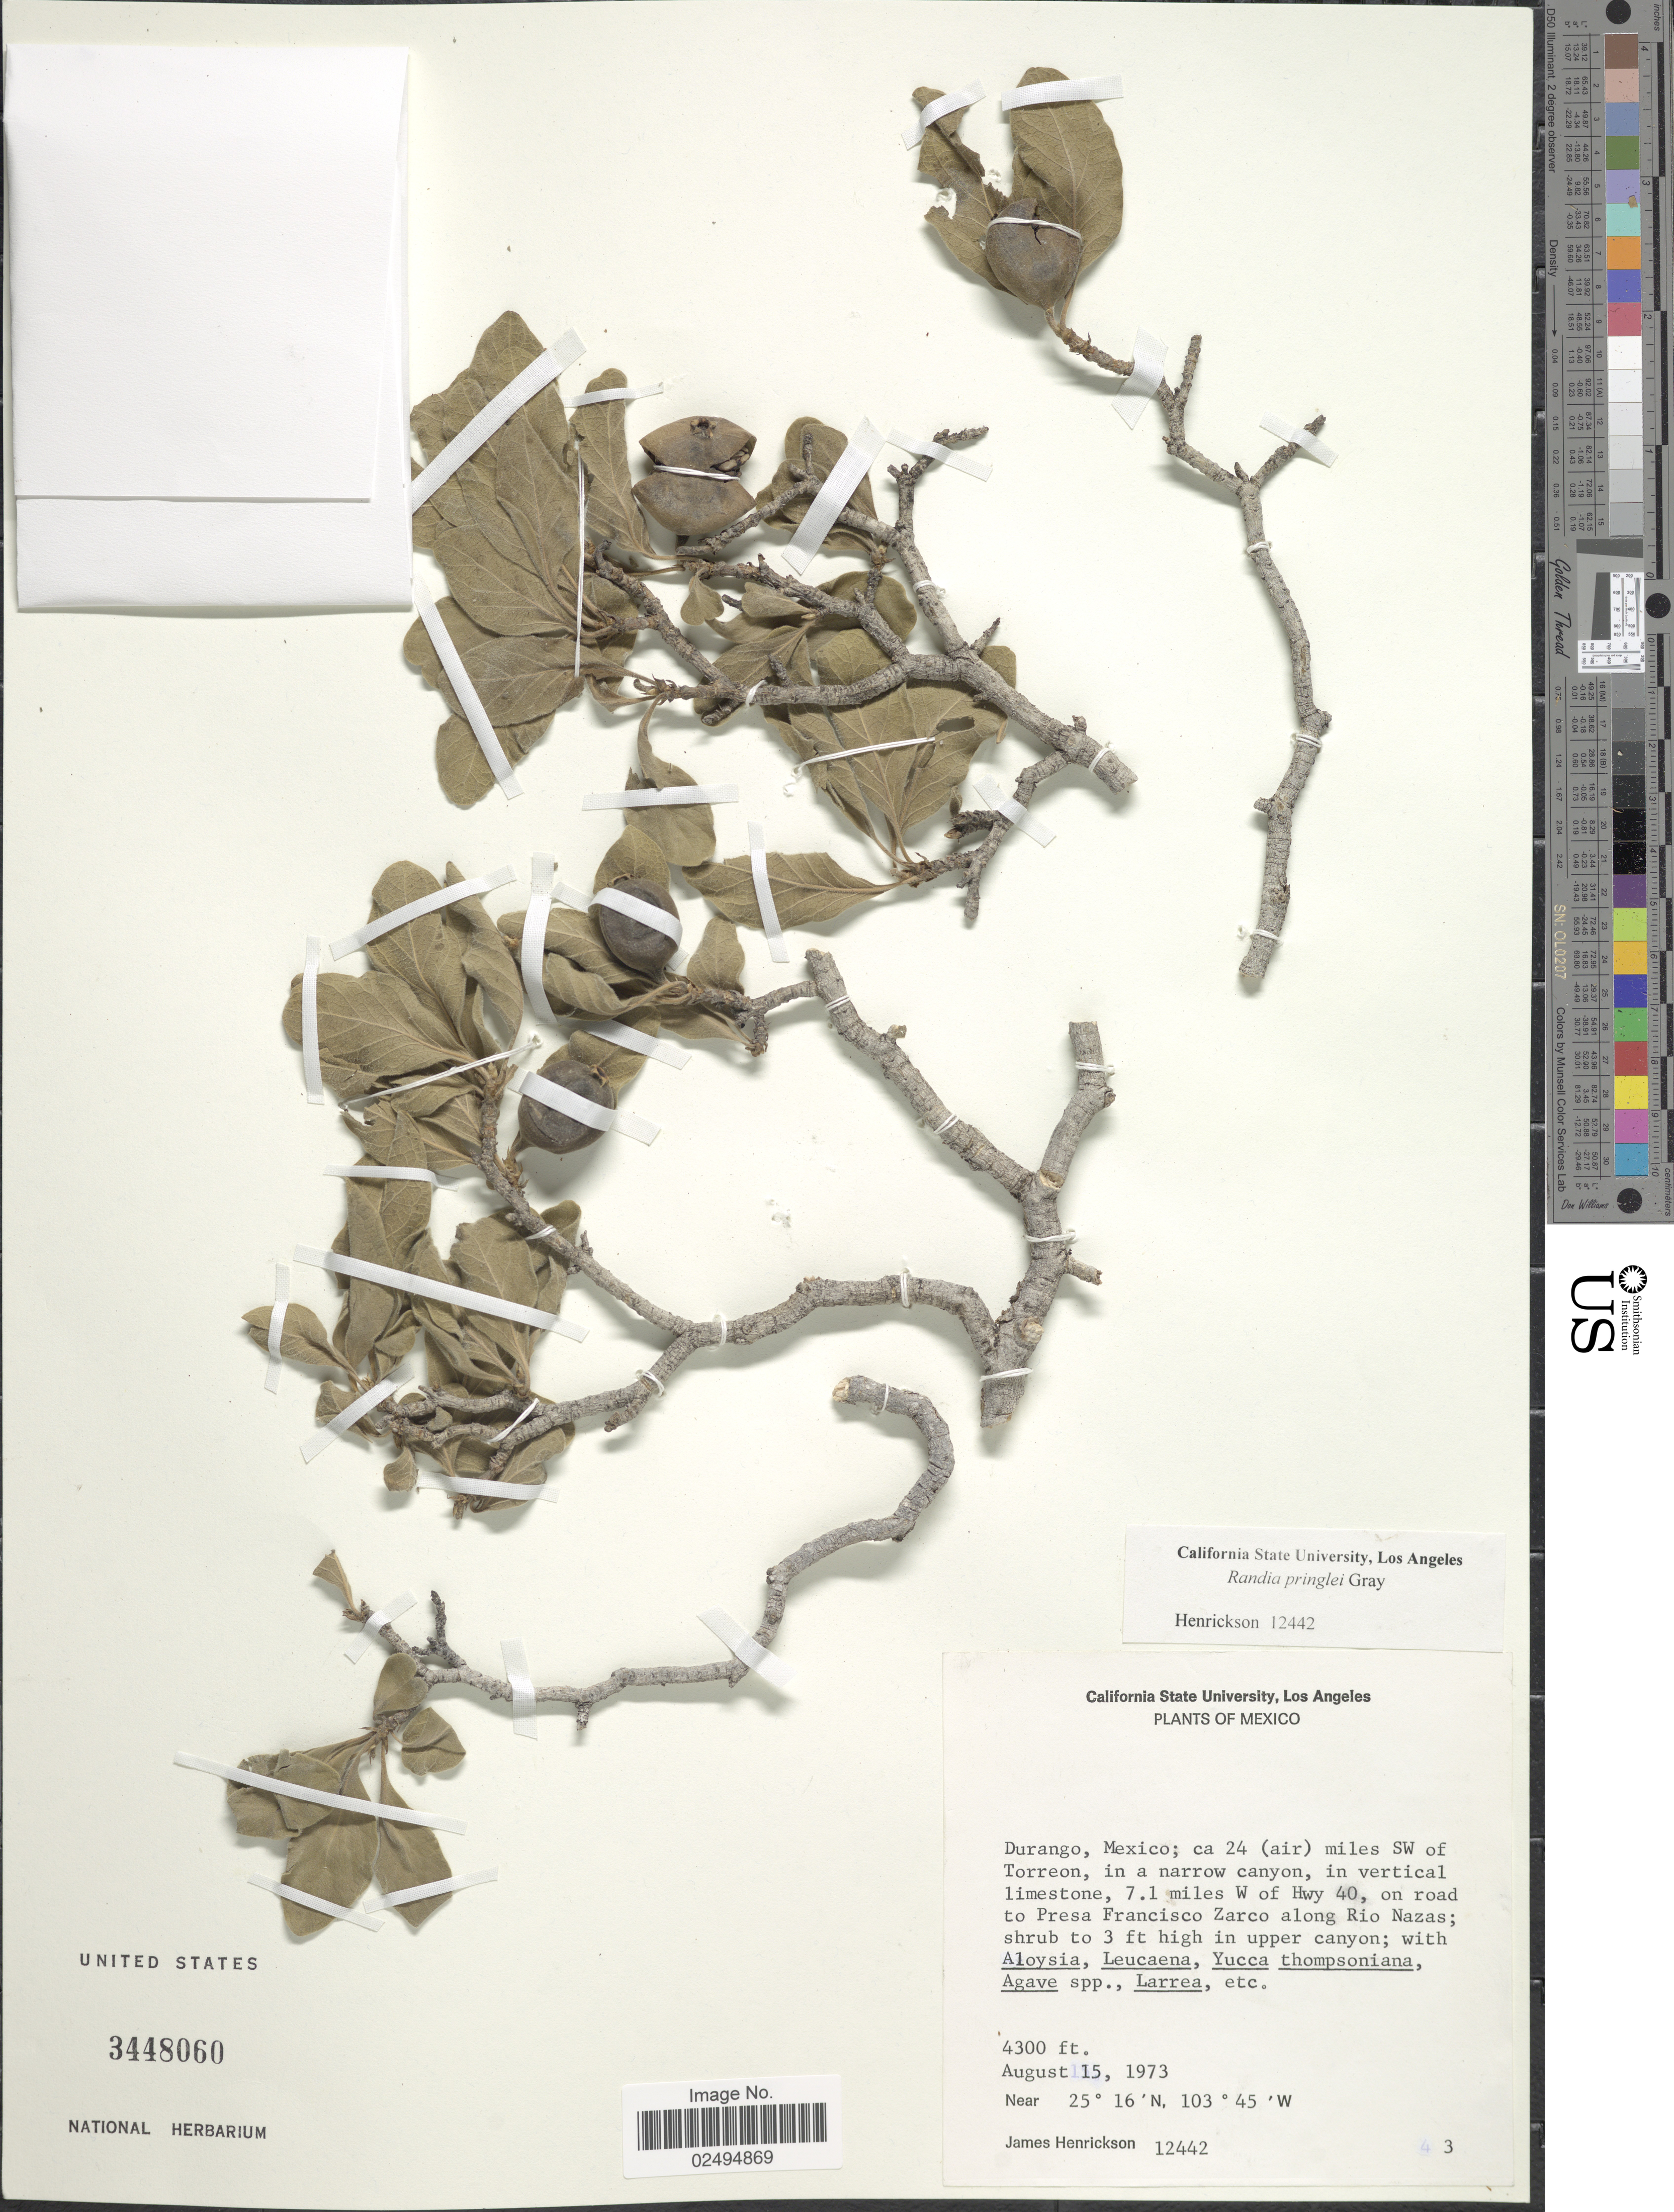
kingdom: Plantae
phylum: Tracheophyta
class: Magnoliopsida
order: Gentianales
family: Rubiaceae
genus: Randia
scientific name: Randia pringlei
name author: (S. Watson) A. Gray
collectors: J. Henrickson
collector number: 12442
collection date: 1973-08-15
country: Mexico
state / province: Durango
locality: Ca 24 (air) miles SW of Torreon, in a narrow canyon, in vertical limestone, 7.1 miles W of Hwy 40, on road to Presa Francisco Zarco along Rio Nazas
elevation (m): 1311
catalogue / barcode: US 3448060